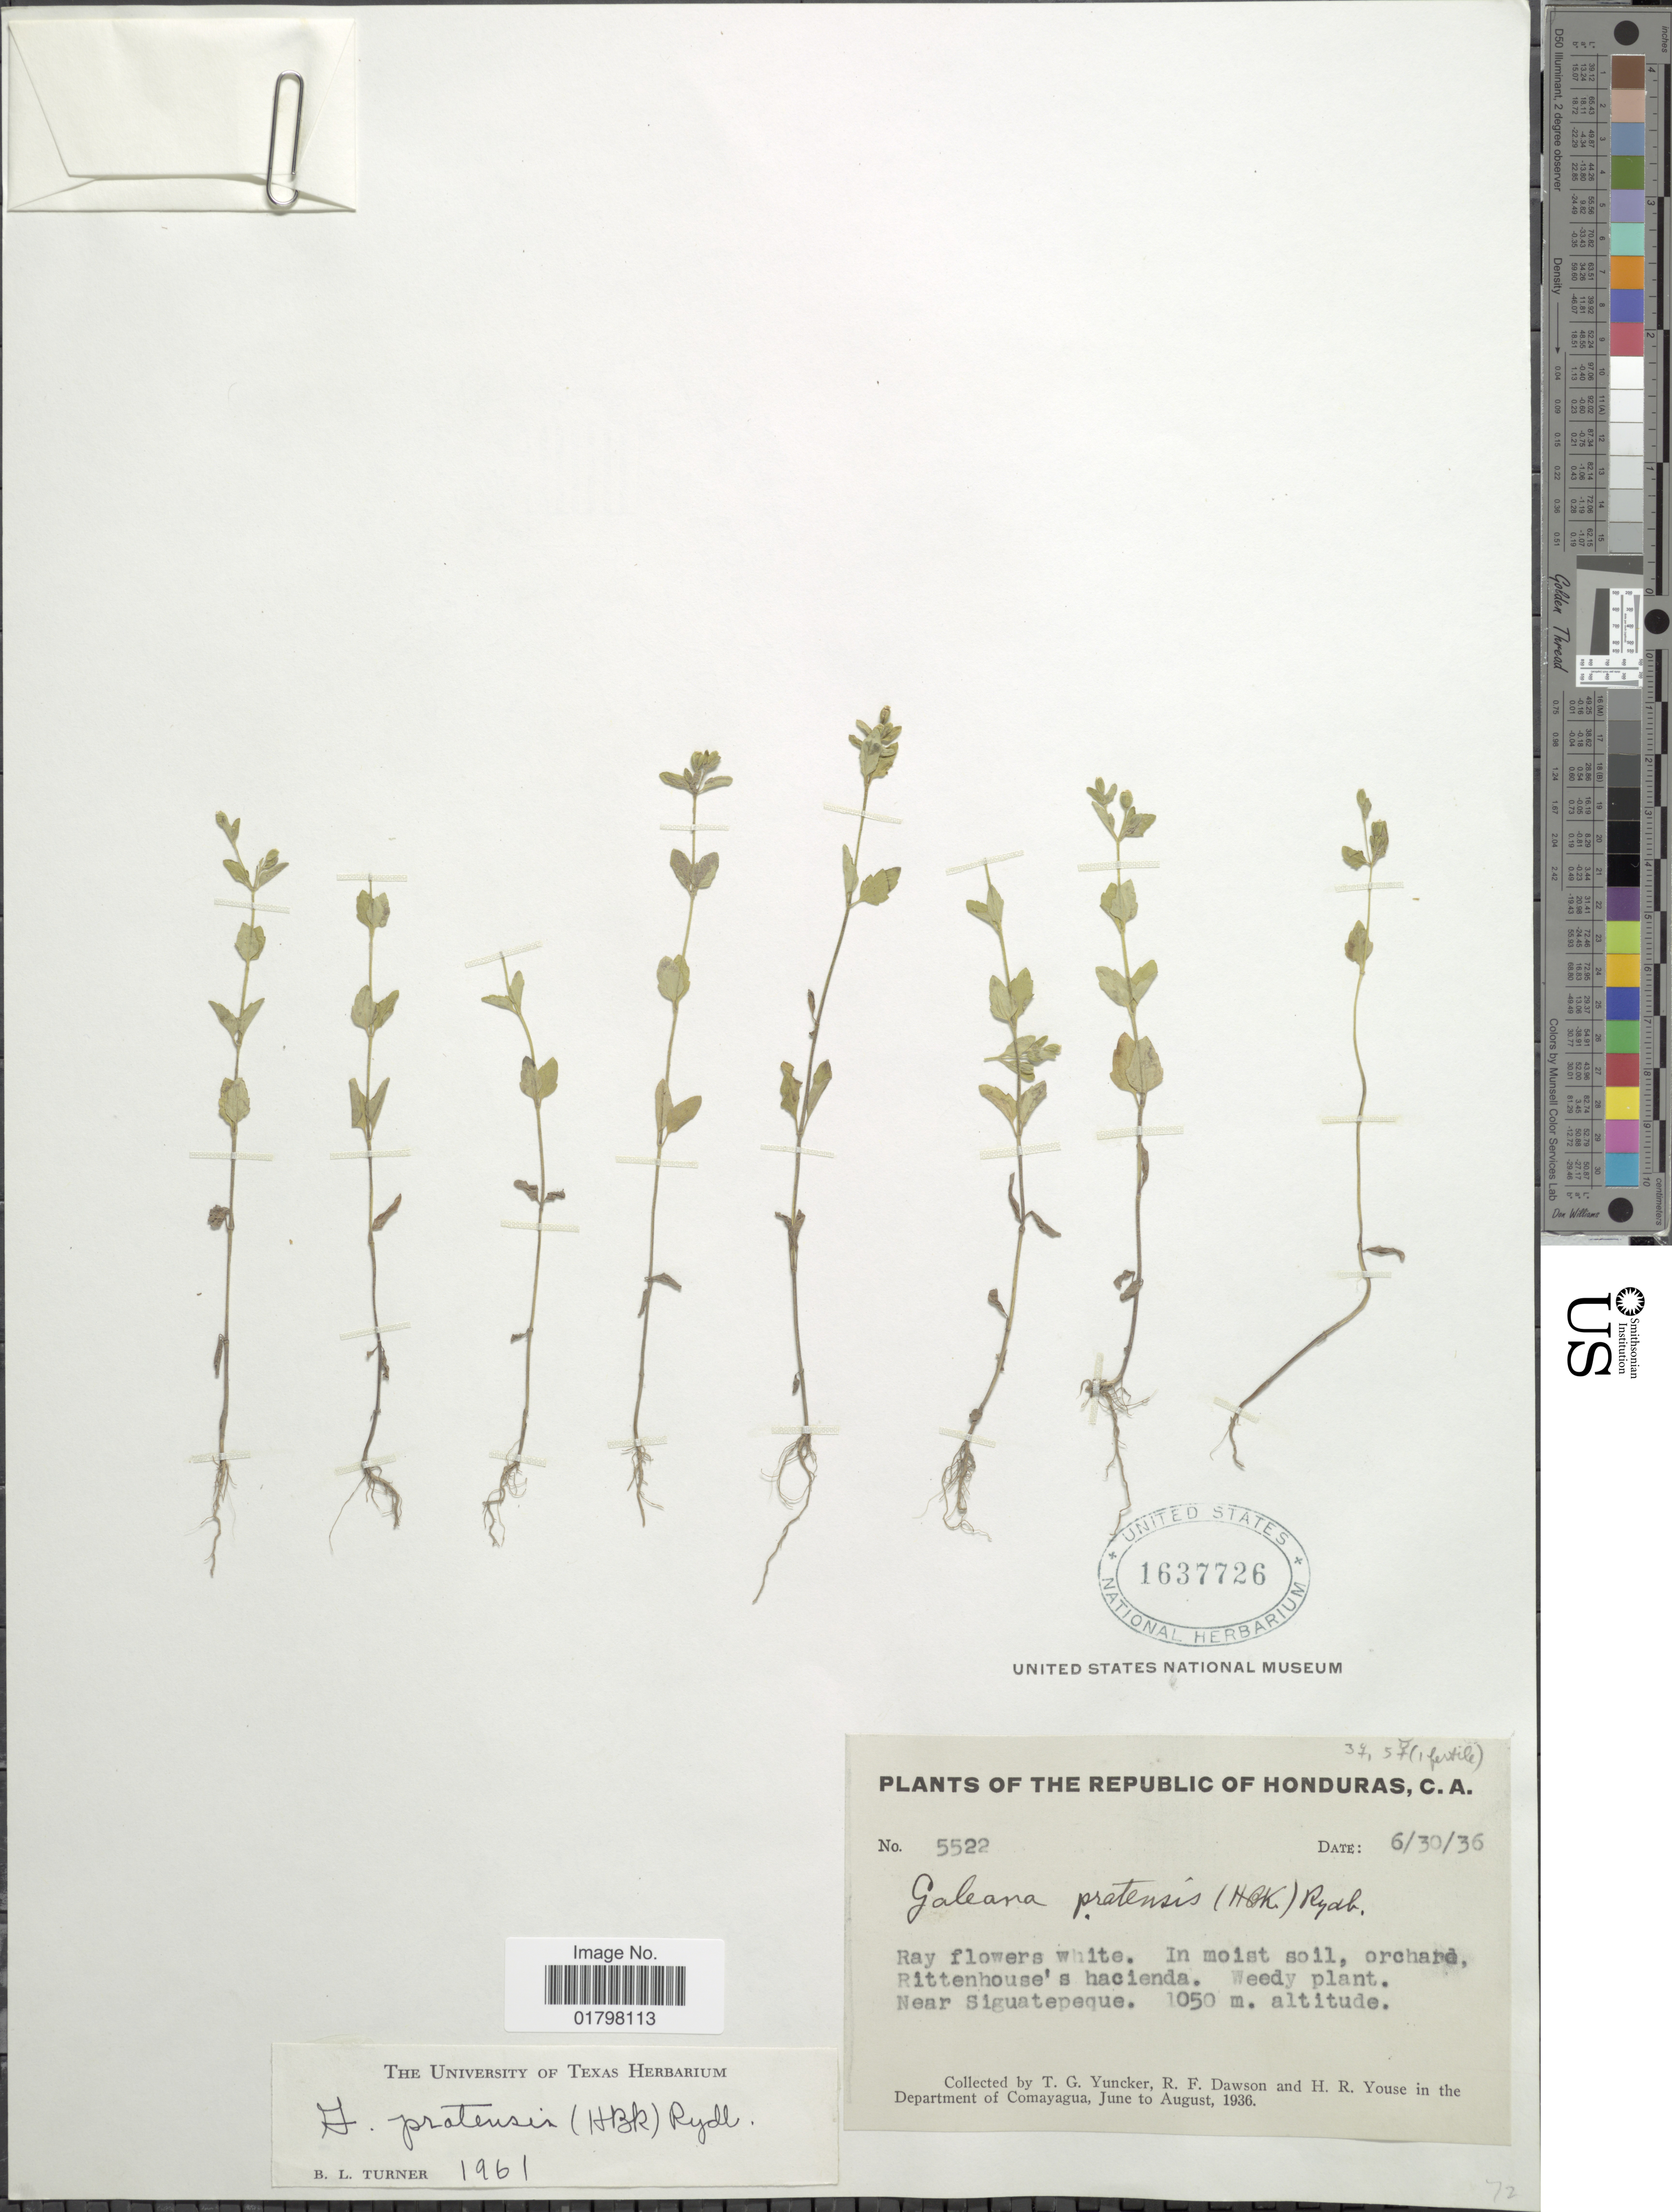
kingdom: Plantae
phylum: Tracheophyta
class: Magnoliopsida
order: Asterales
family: Asteraceae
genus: Galeana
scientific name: Galeana pratensis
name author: (Kunth) Rydb.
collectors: T. G. Yuncker, R. F. Dawson & H. Youse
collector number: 5522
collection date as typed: Transcribed d/m/y: 30/6/36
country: Honduras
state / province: Comayagua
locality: Republic of Honduras, C.A. In moist soil, orchard, Rittenhouse's hacienda. Near Siguatepeque. Department of Comayagua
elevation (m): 1050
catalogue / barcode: US 1637726